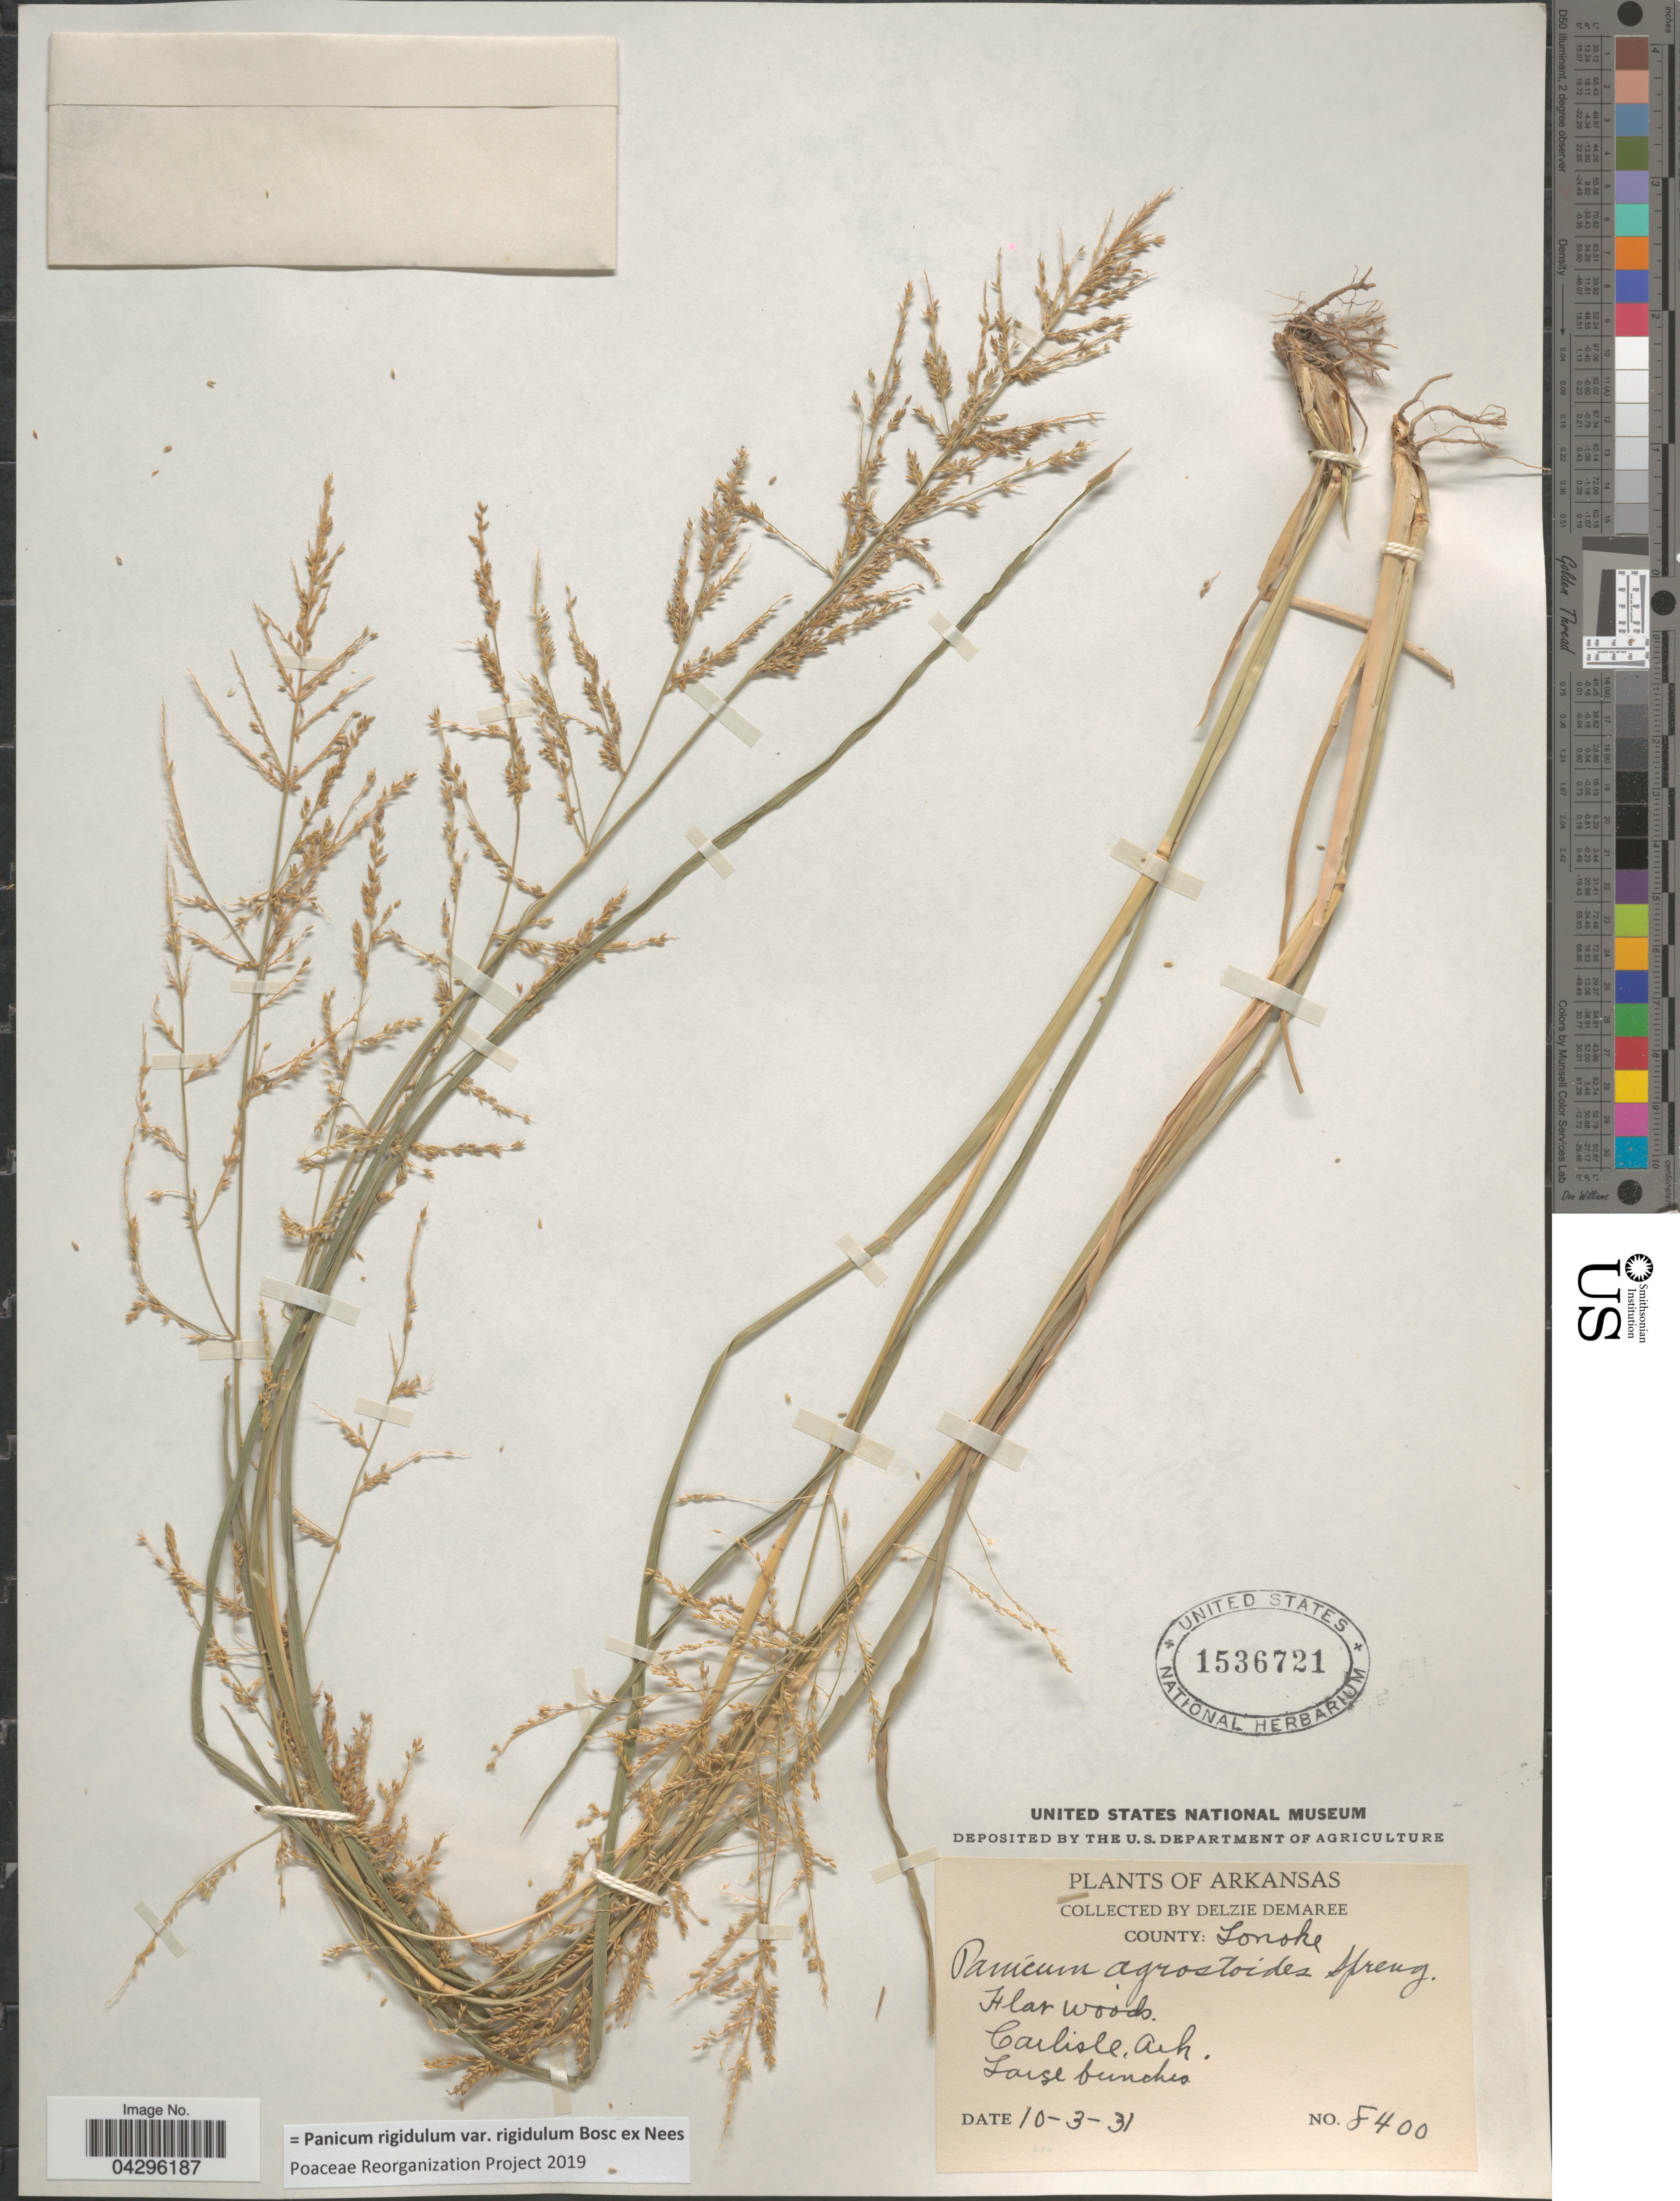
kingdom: Plantae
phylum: Tracheophyta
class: Liliopsida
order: Poales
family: Poaceae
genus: Panicum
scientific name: Panicum rigidulum var. rigidulum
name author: Bosc ex Nees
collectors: D. Demaree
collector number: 8400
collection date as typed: Transcribed d/m/y: 3/10/31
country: United States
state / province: Arkansas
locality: County: Lonoke. Carlisle.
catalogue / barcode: US 1536721